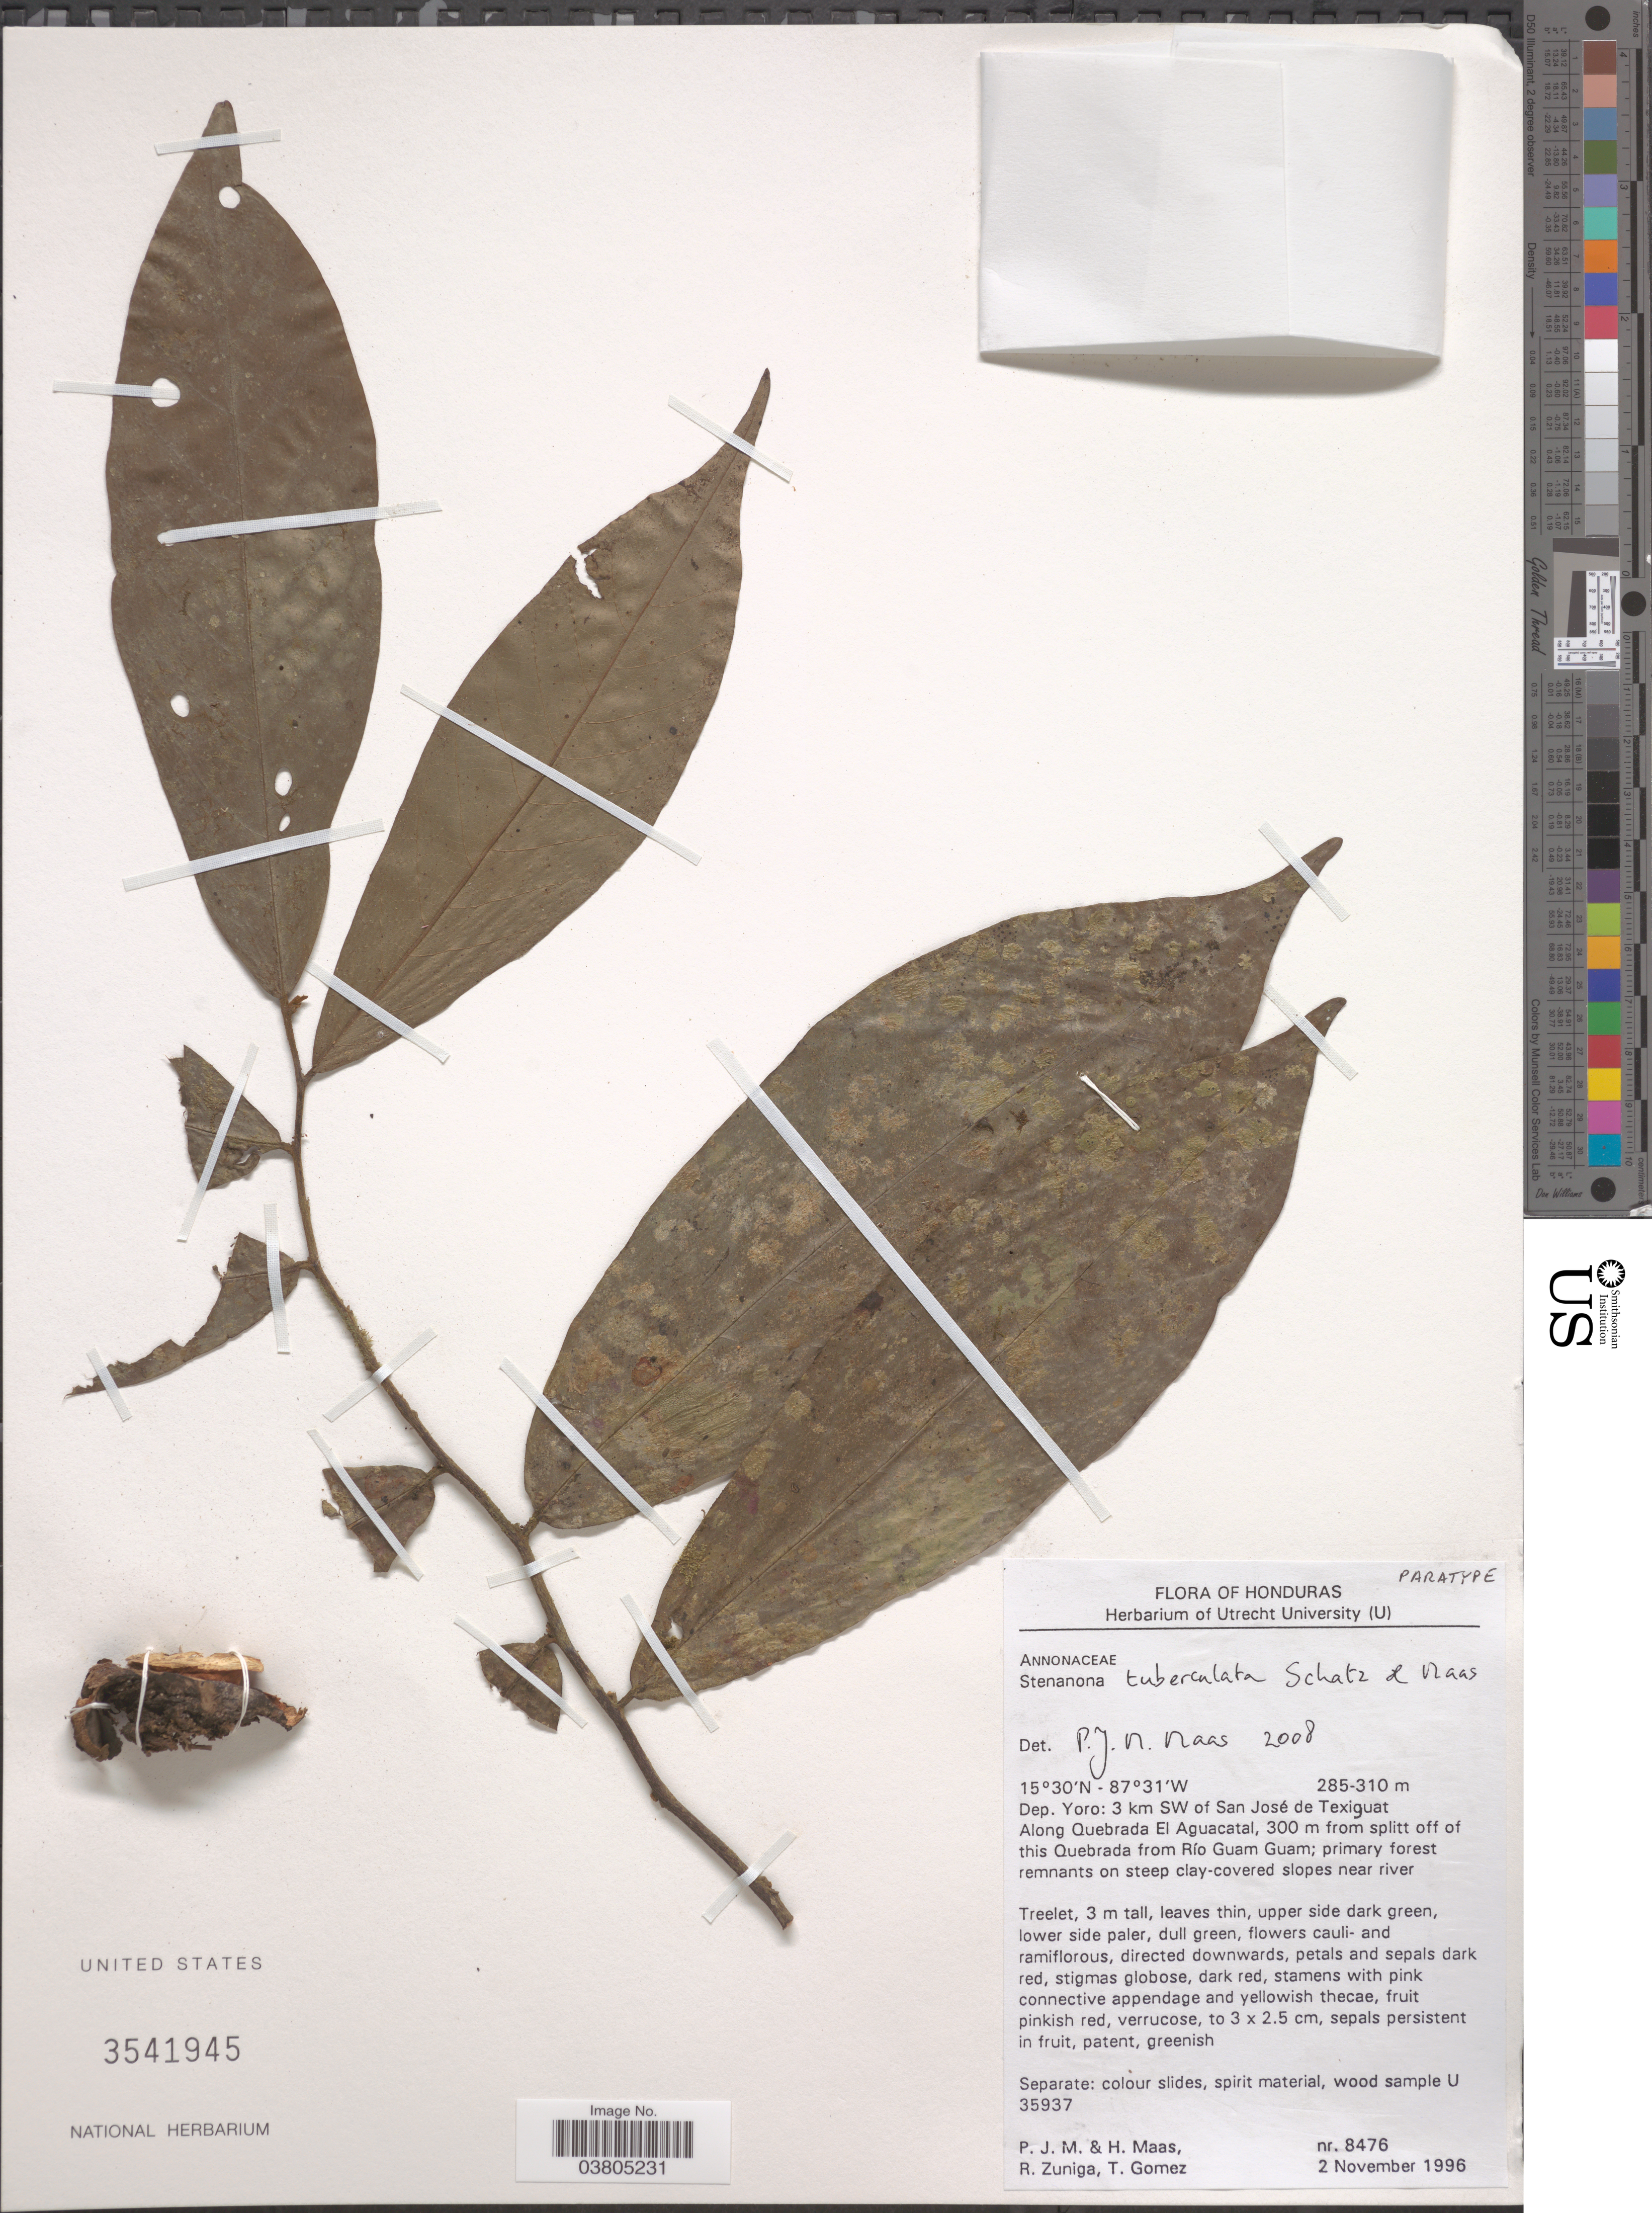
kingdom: Plantae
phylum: Tracheophyta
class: Magnoliopsida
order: Magnoliales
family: Annonaceae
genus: Stenanona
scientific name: Stenanona tuberculata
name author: G.E. Schatz & Maas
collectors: P. Maas, H. Maas, R. Zuniga & T. Gomez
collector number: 8476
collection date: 1996-11-02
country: Honduras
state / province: Yoro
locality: Dep. Yoro: 3 km SW of San José de Texiguat. Along Quebrada El Aguacatal, 300 m from splitt off of this Quebrada from Río Guam Guam.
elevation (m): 285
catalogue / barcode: US 3541945